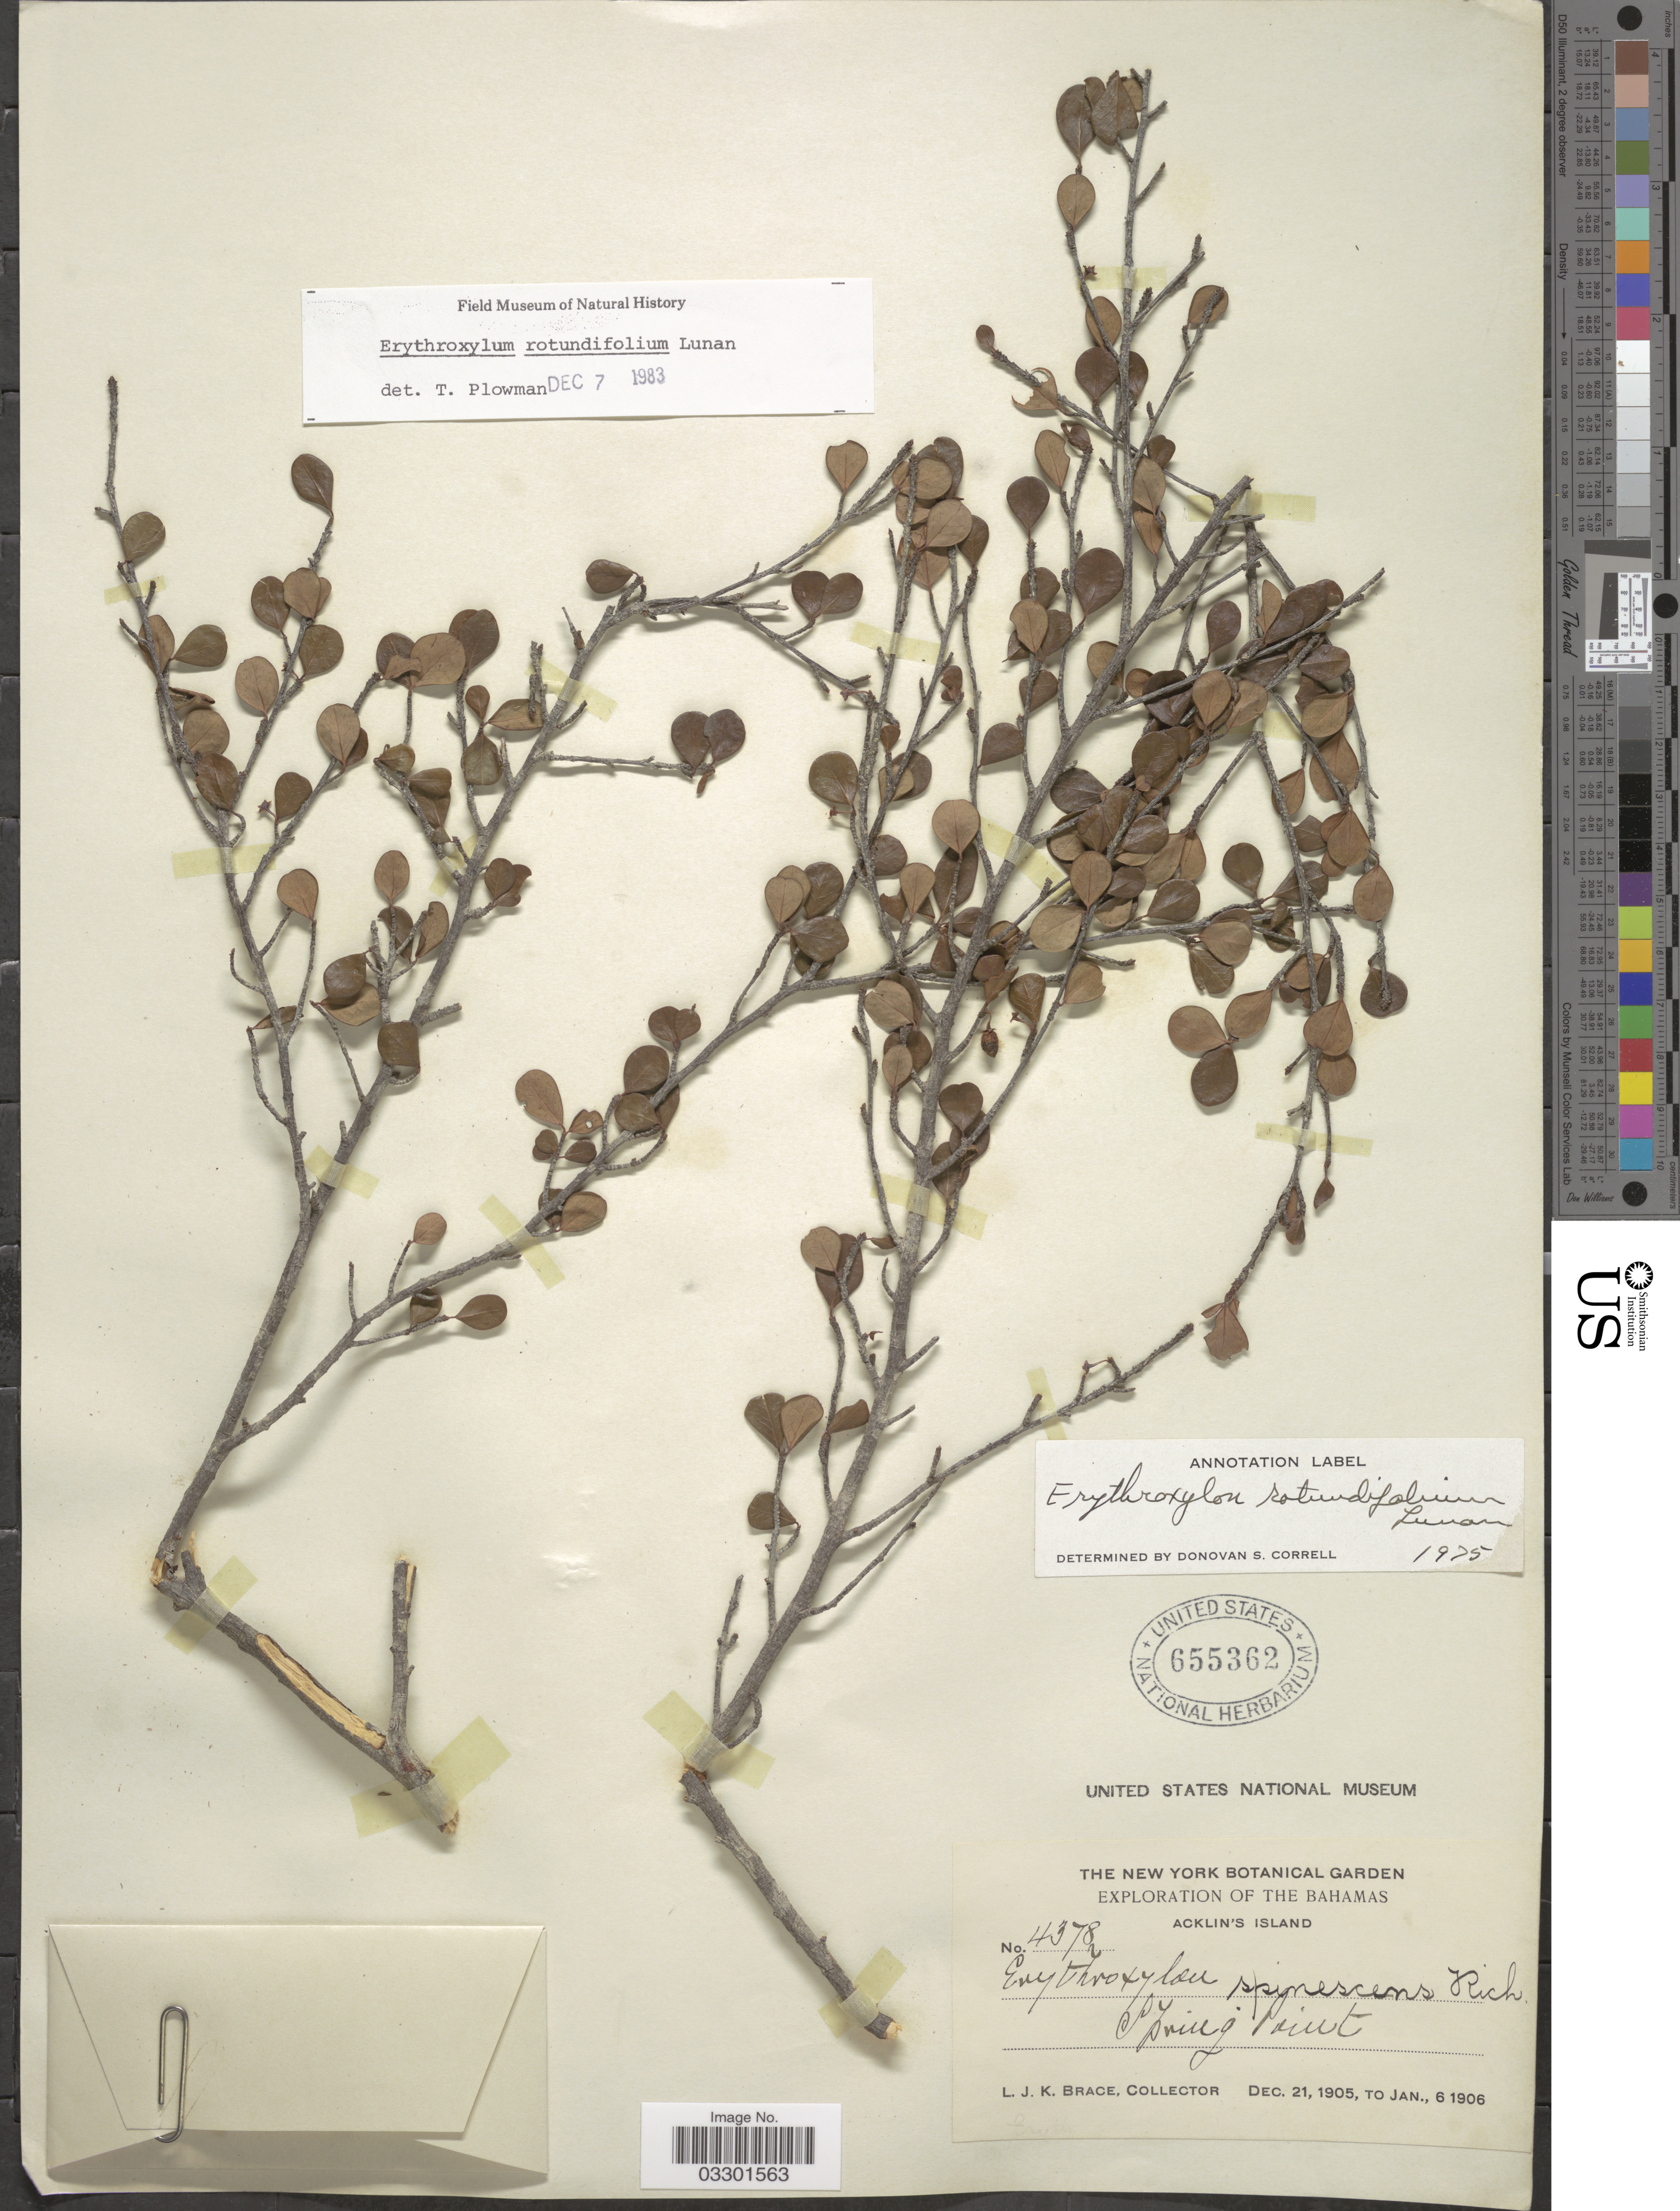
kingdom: Plantae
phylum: Tracheophyta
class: Magnoliopsida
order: Malpighiales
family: Erythroxylaceae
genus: Erythroxylum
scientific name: Erythroxylum rotundifolium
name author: Lunan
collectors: L. J. K. Brace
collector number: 4378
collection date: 1905-12-21/1906-01-06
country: Bahamas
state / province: Acklins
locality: Acklin's Island. Spring Point.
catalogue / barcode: US 655362